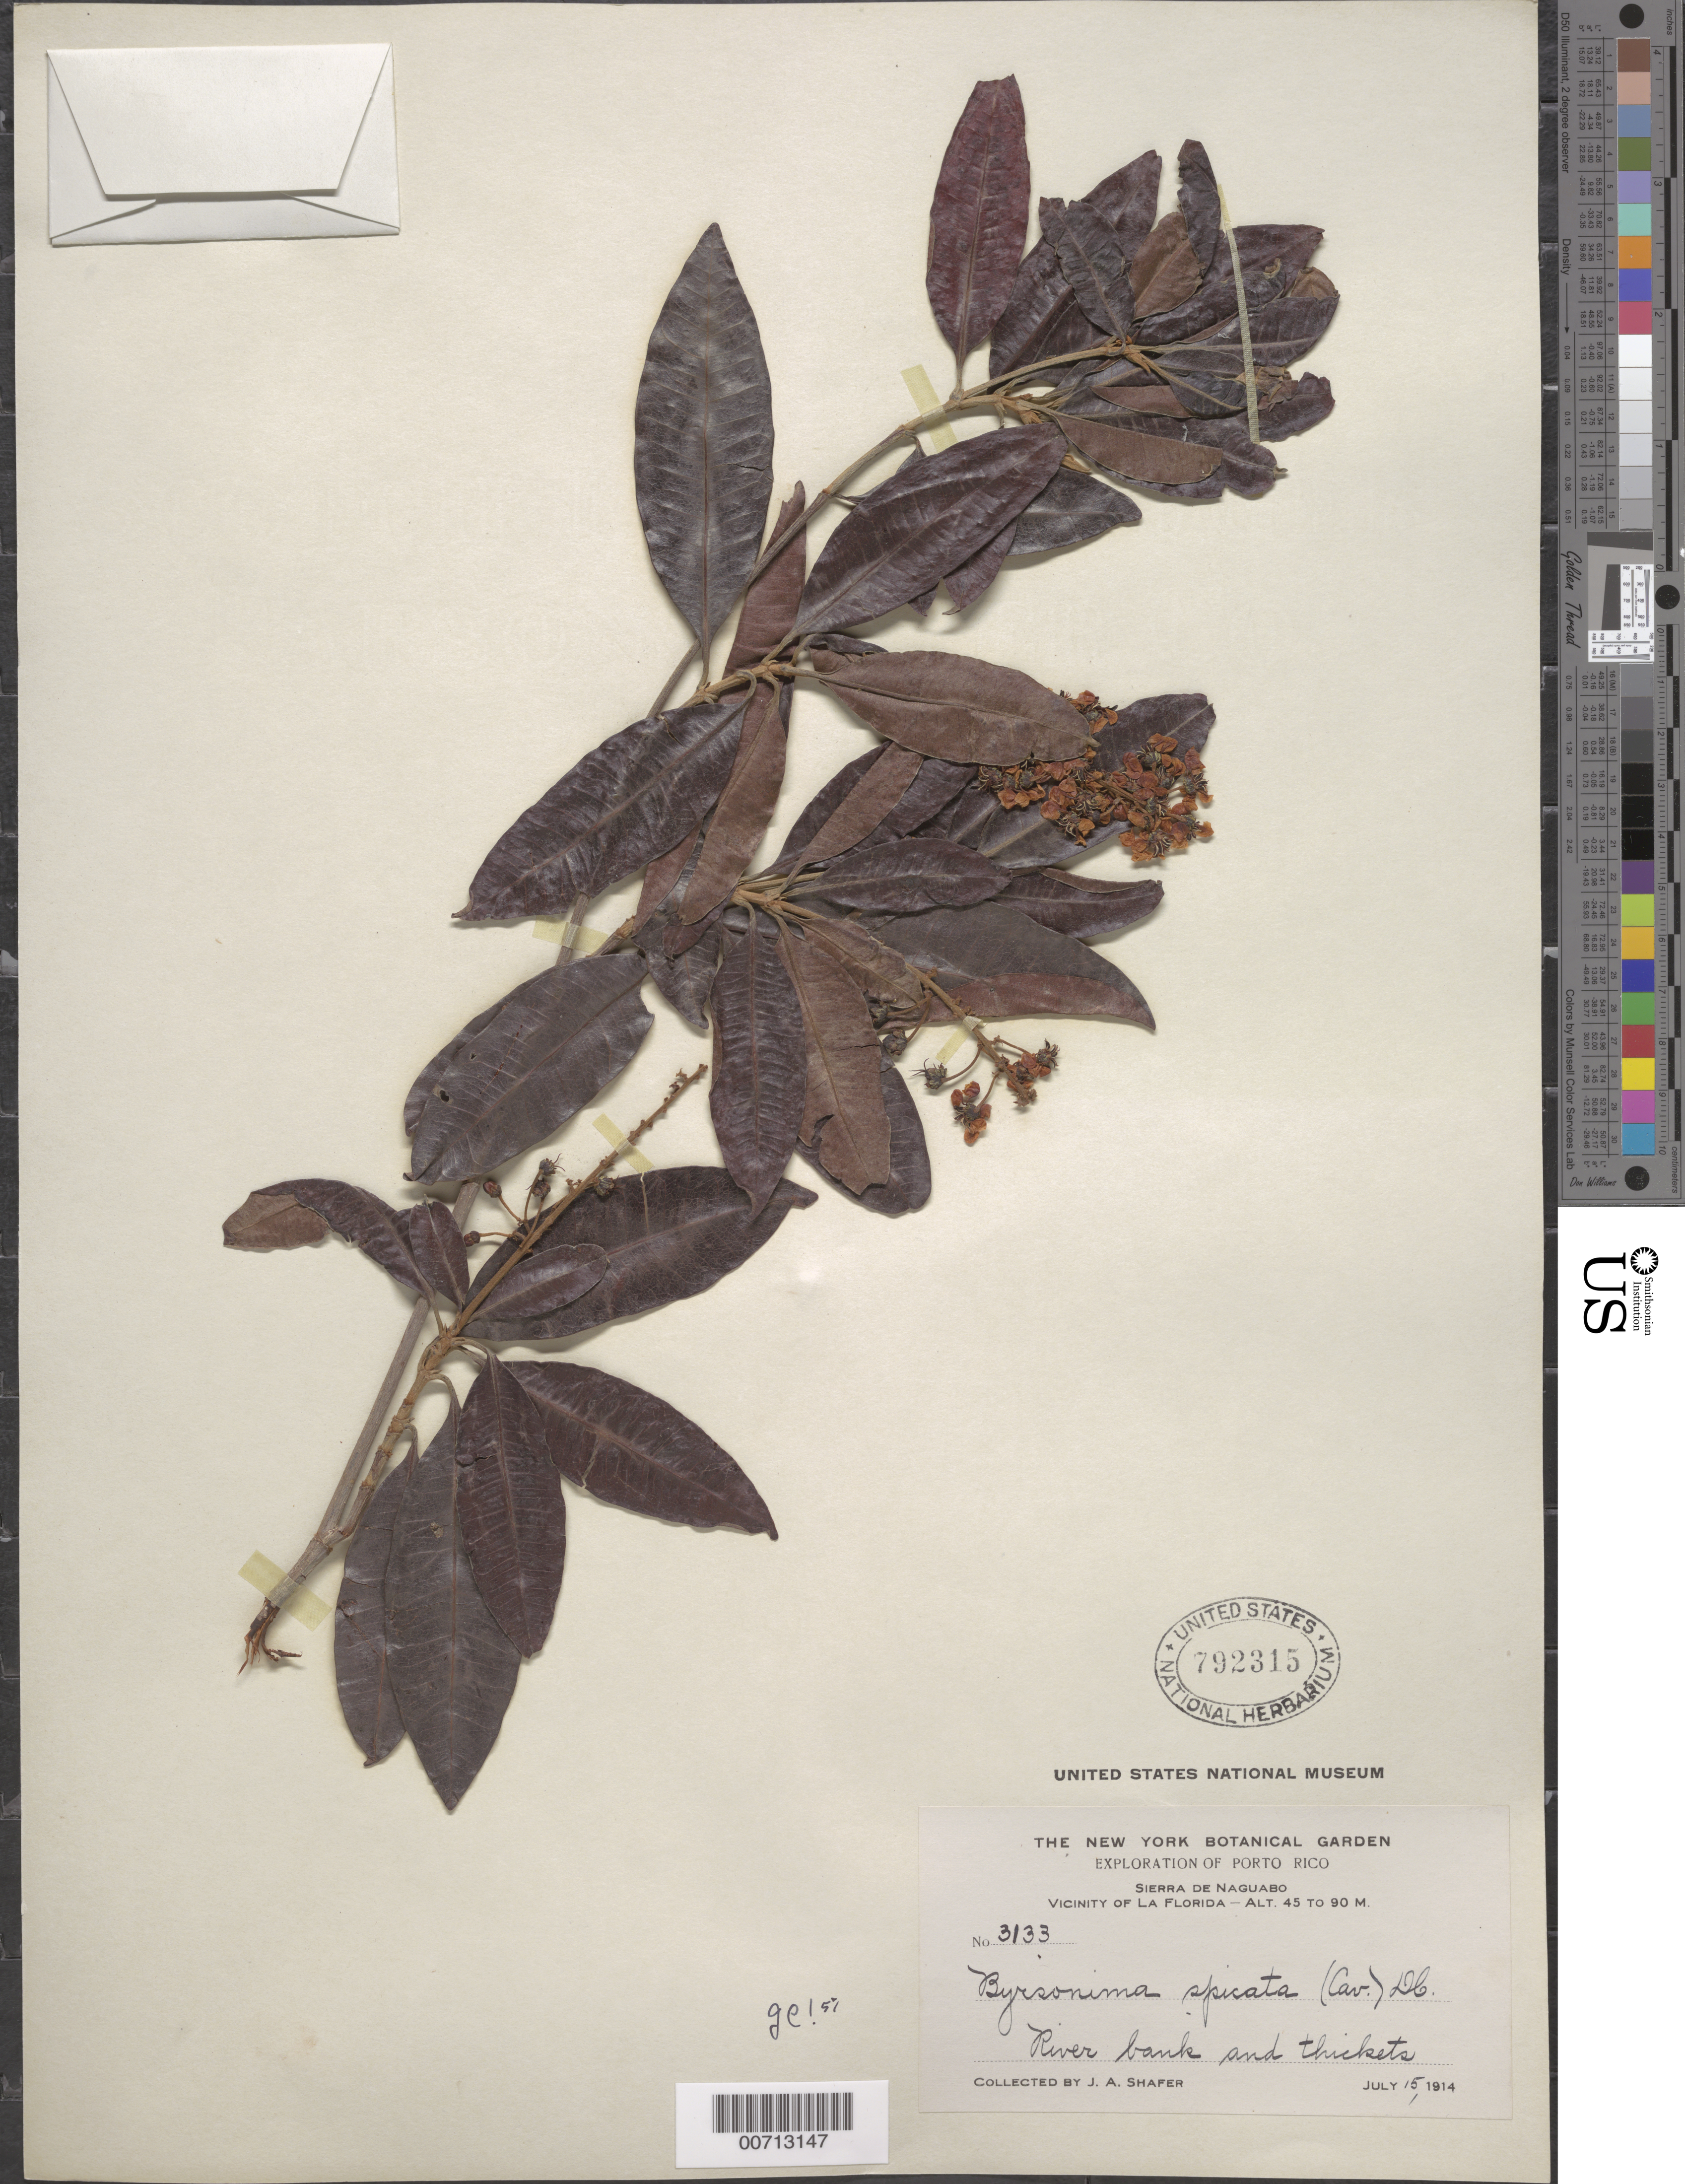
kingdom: Plantae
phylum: Tracheophyta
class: Magnoliopsida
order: Malpighiales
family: Malpighiaceae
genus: Byrsonima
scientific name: Byrsonima spicata (Cav.) DC.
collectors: J. A. Shafer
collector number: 3133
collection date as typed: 15 Jul 1914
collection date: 1914-07-15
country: Puerto Rico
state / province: Naguabo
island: Greater Antilles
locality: Sierra de Naguabo, vic of La Florida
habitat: River bank and thickets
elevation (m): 45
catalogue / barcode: US 792315